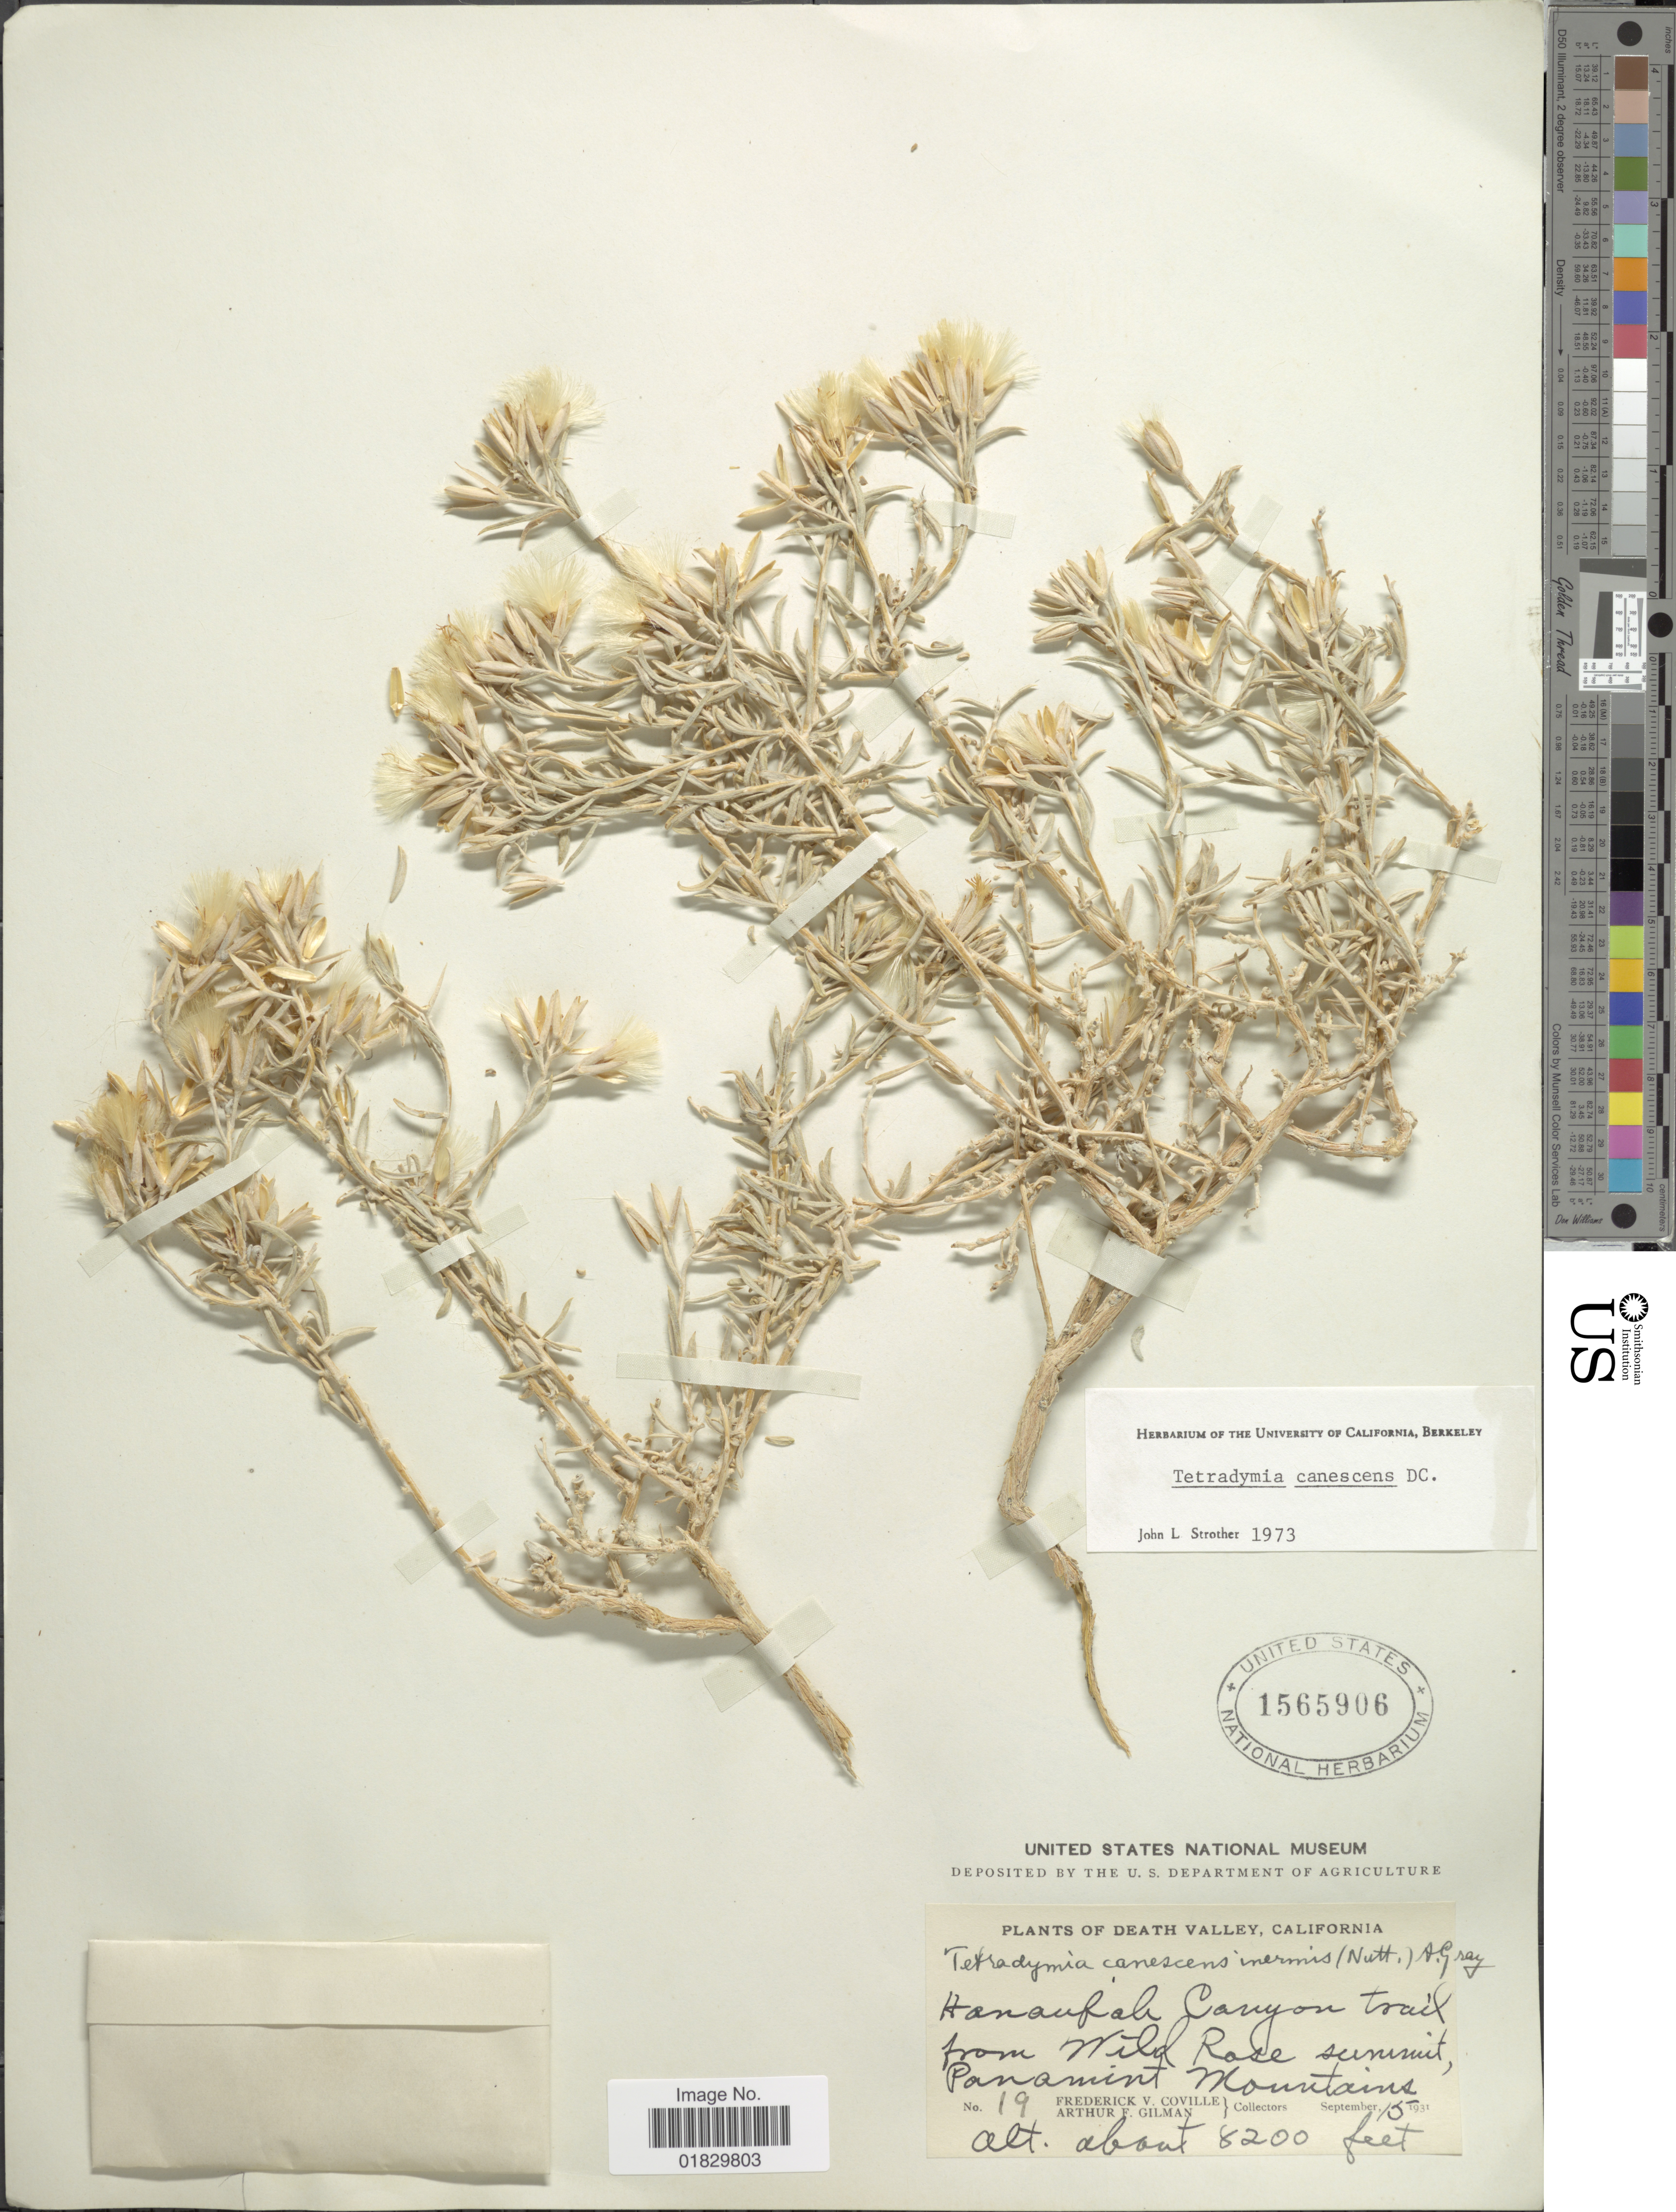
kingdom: Plantae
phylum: Tracheophyta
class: Magnoliopsida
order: Asterales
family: Asteraceae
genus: Tetradymia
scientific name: Tetradymia canescens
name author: DC.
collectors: F. V. Coville & A. Gilman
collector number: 19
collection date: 1931-09-15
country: United States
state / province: California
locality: Death Valley, California, Hanaufah Canyon trail from Wild Rase summit, Panamint Mountains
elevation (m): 2499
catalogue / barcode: US 1565906